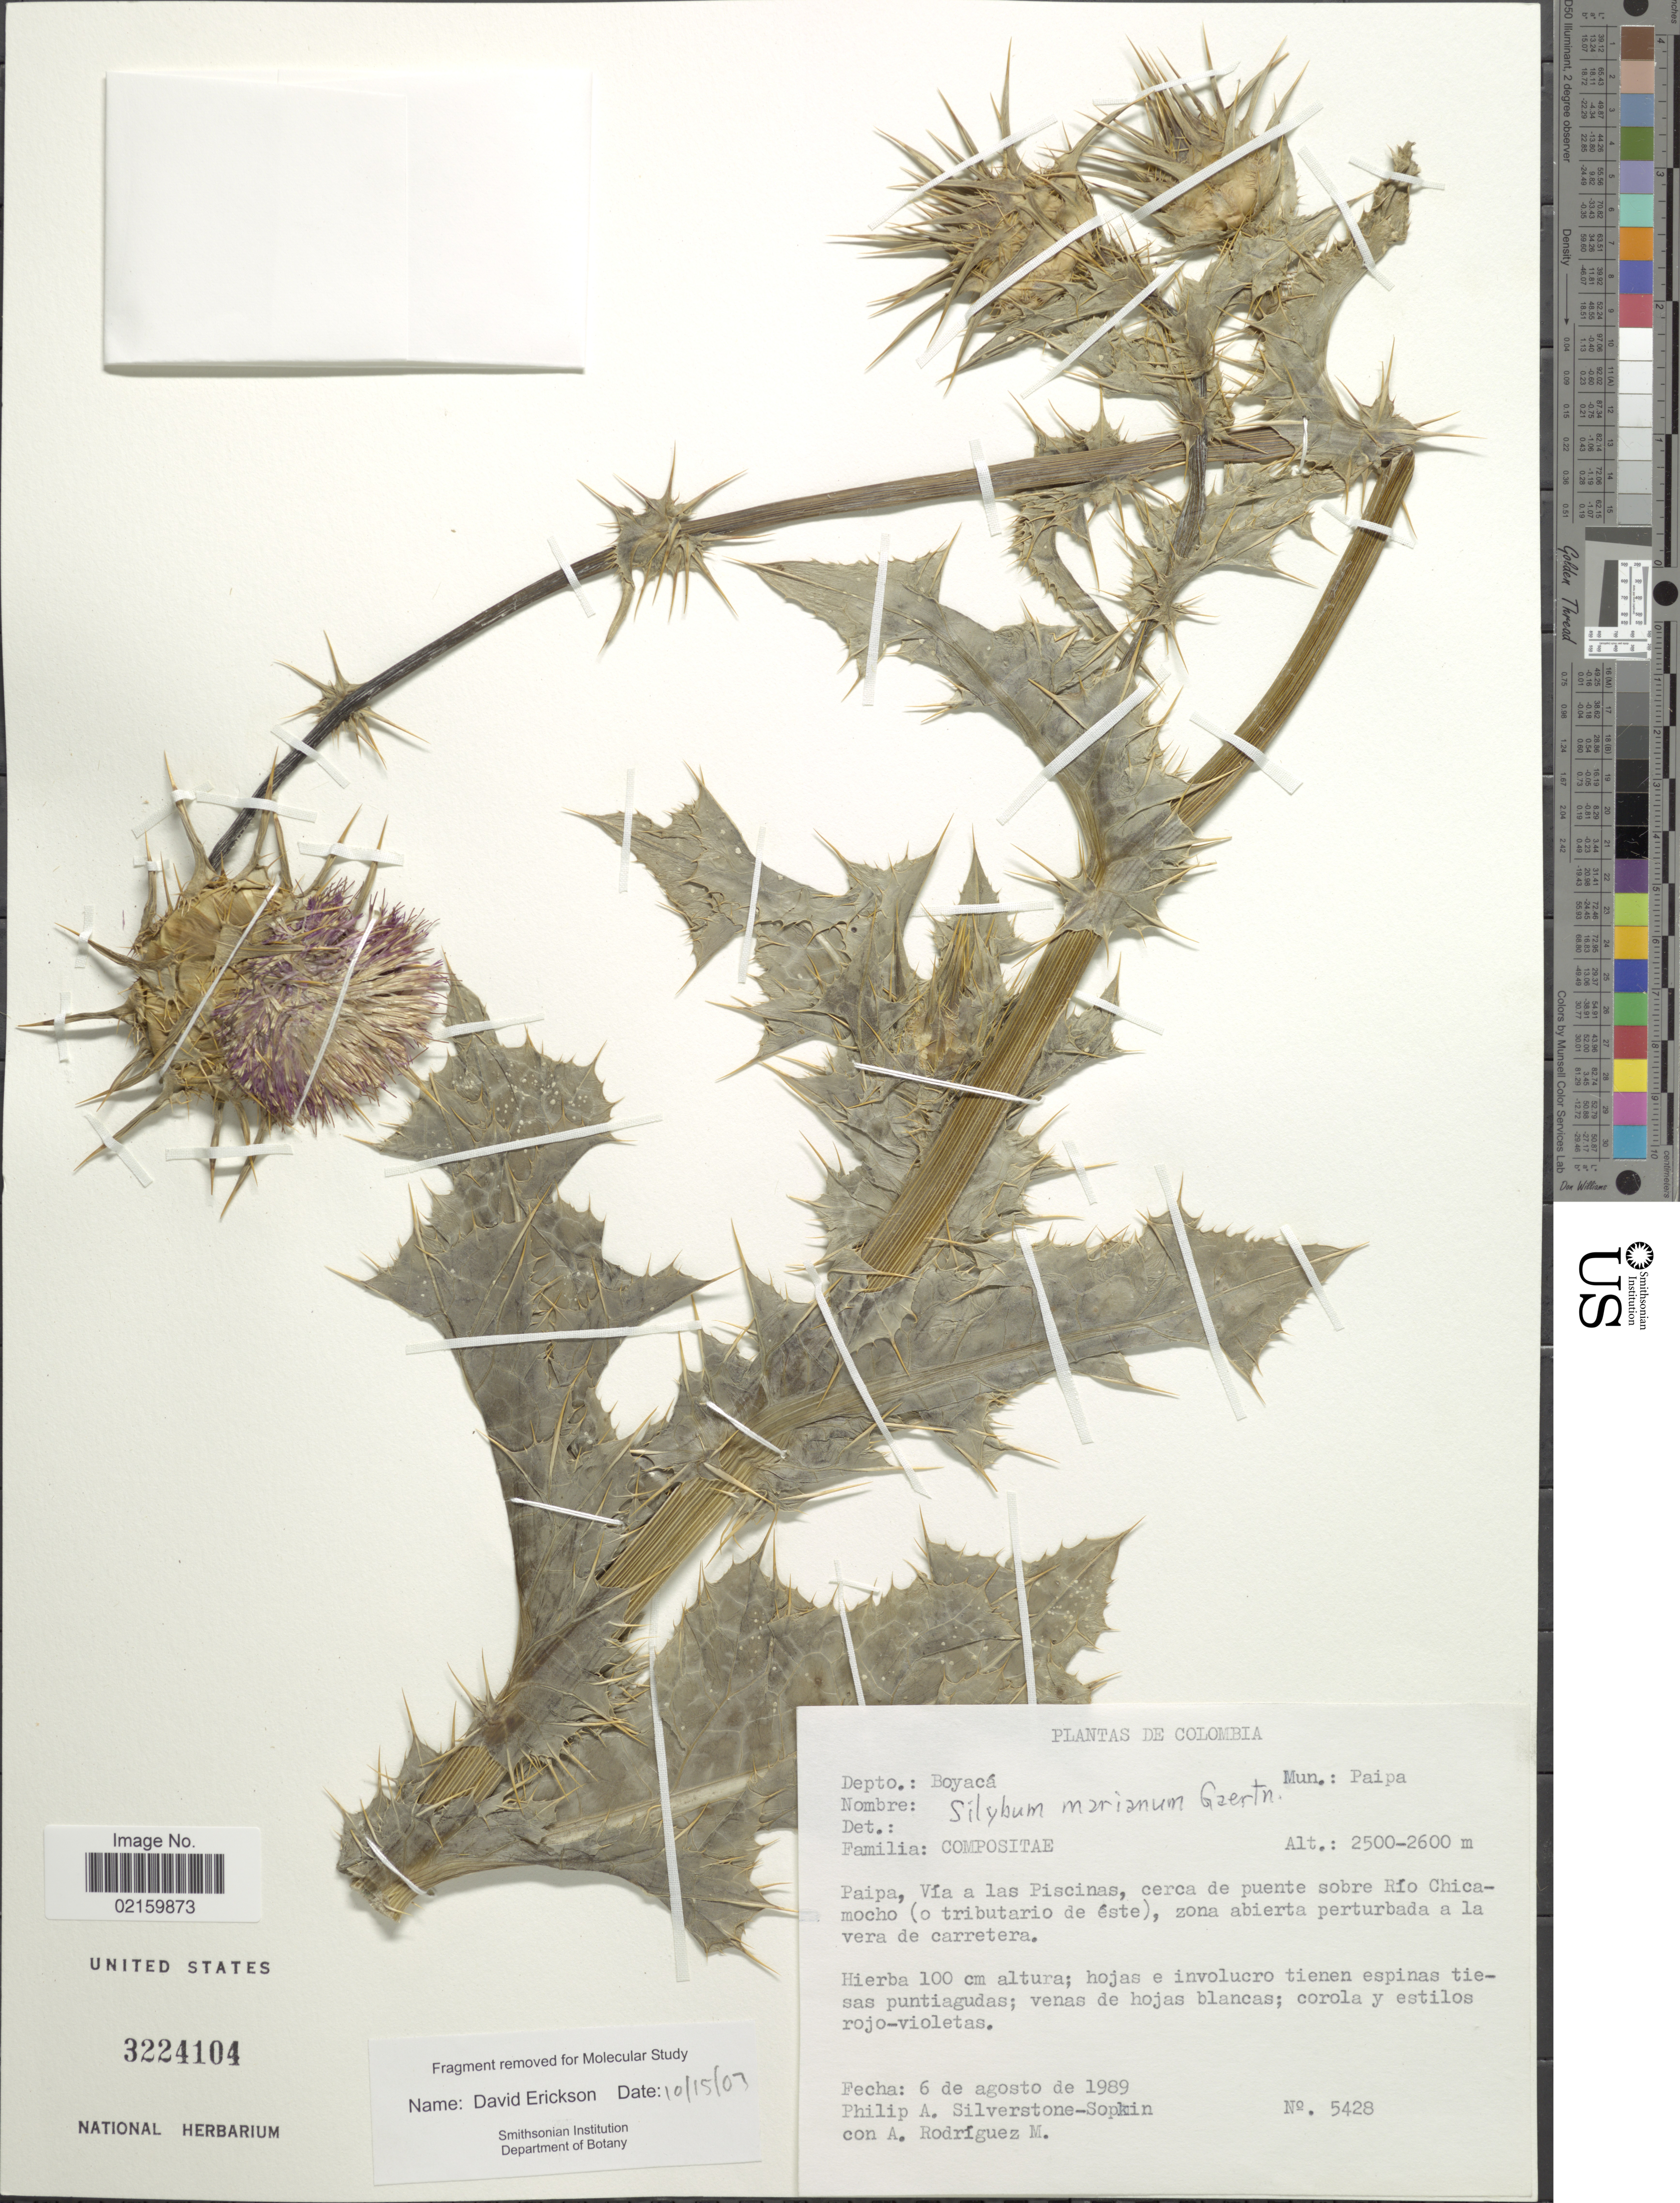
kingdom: Plantae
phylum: Tracheophyta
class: Magnoliopsida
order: Asterales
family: Asteraceae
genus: Silybum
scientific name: Silybum marianum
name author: (L.) Gaertn.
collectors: P. A. Silverstone-Sopkin & I. A. Martinez R.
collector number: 5428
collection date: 1989-08-06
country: Colombia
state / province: Boyacá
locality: Depto.: Boyacá. Mun.: Paipa, Via a las Piscinas, cerca de puente sobre Rio Chicamocho(o tributario de este), zona abierta perturbada a la vera de carretera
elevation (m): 2500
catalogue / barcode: US 3224104